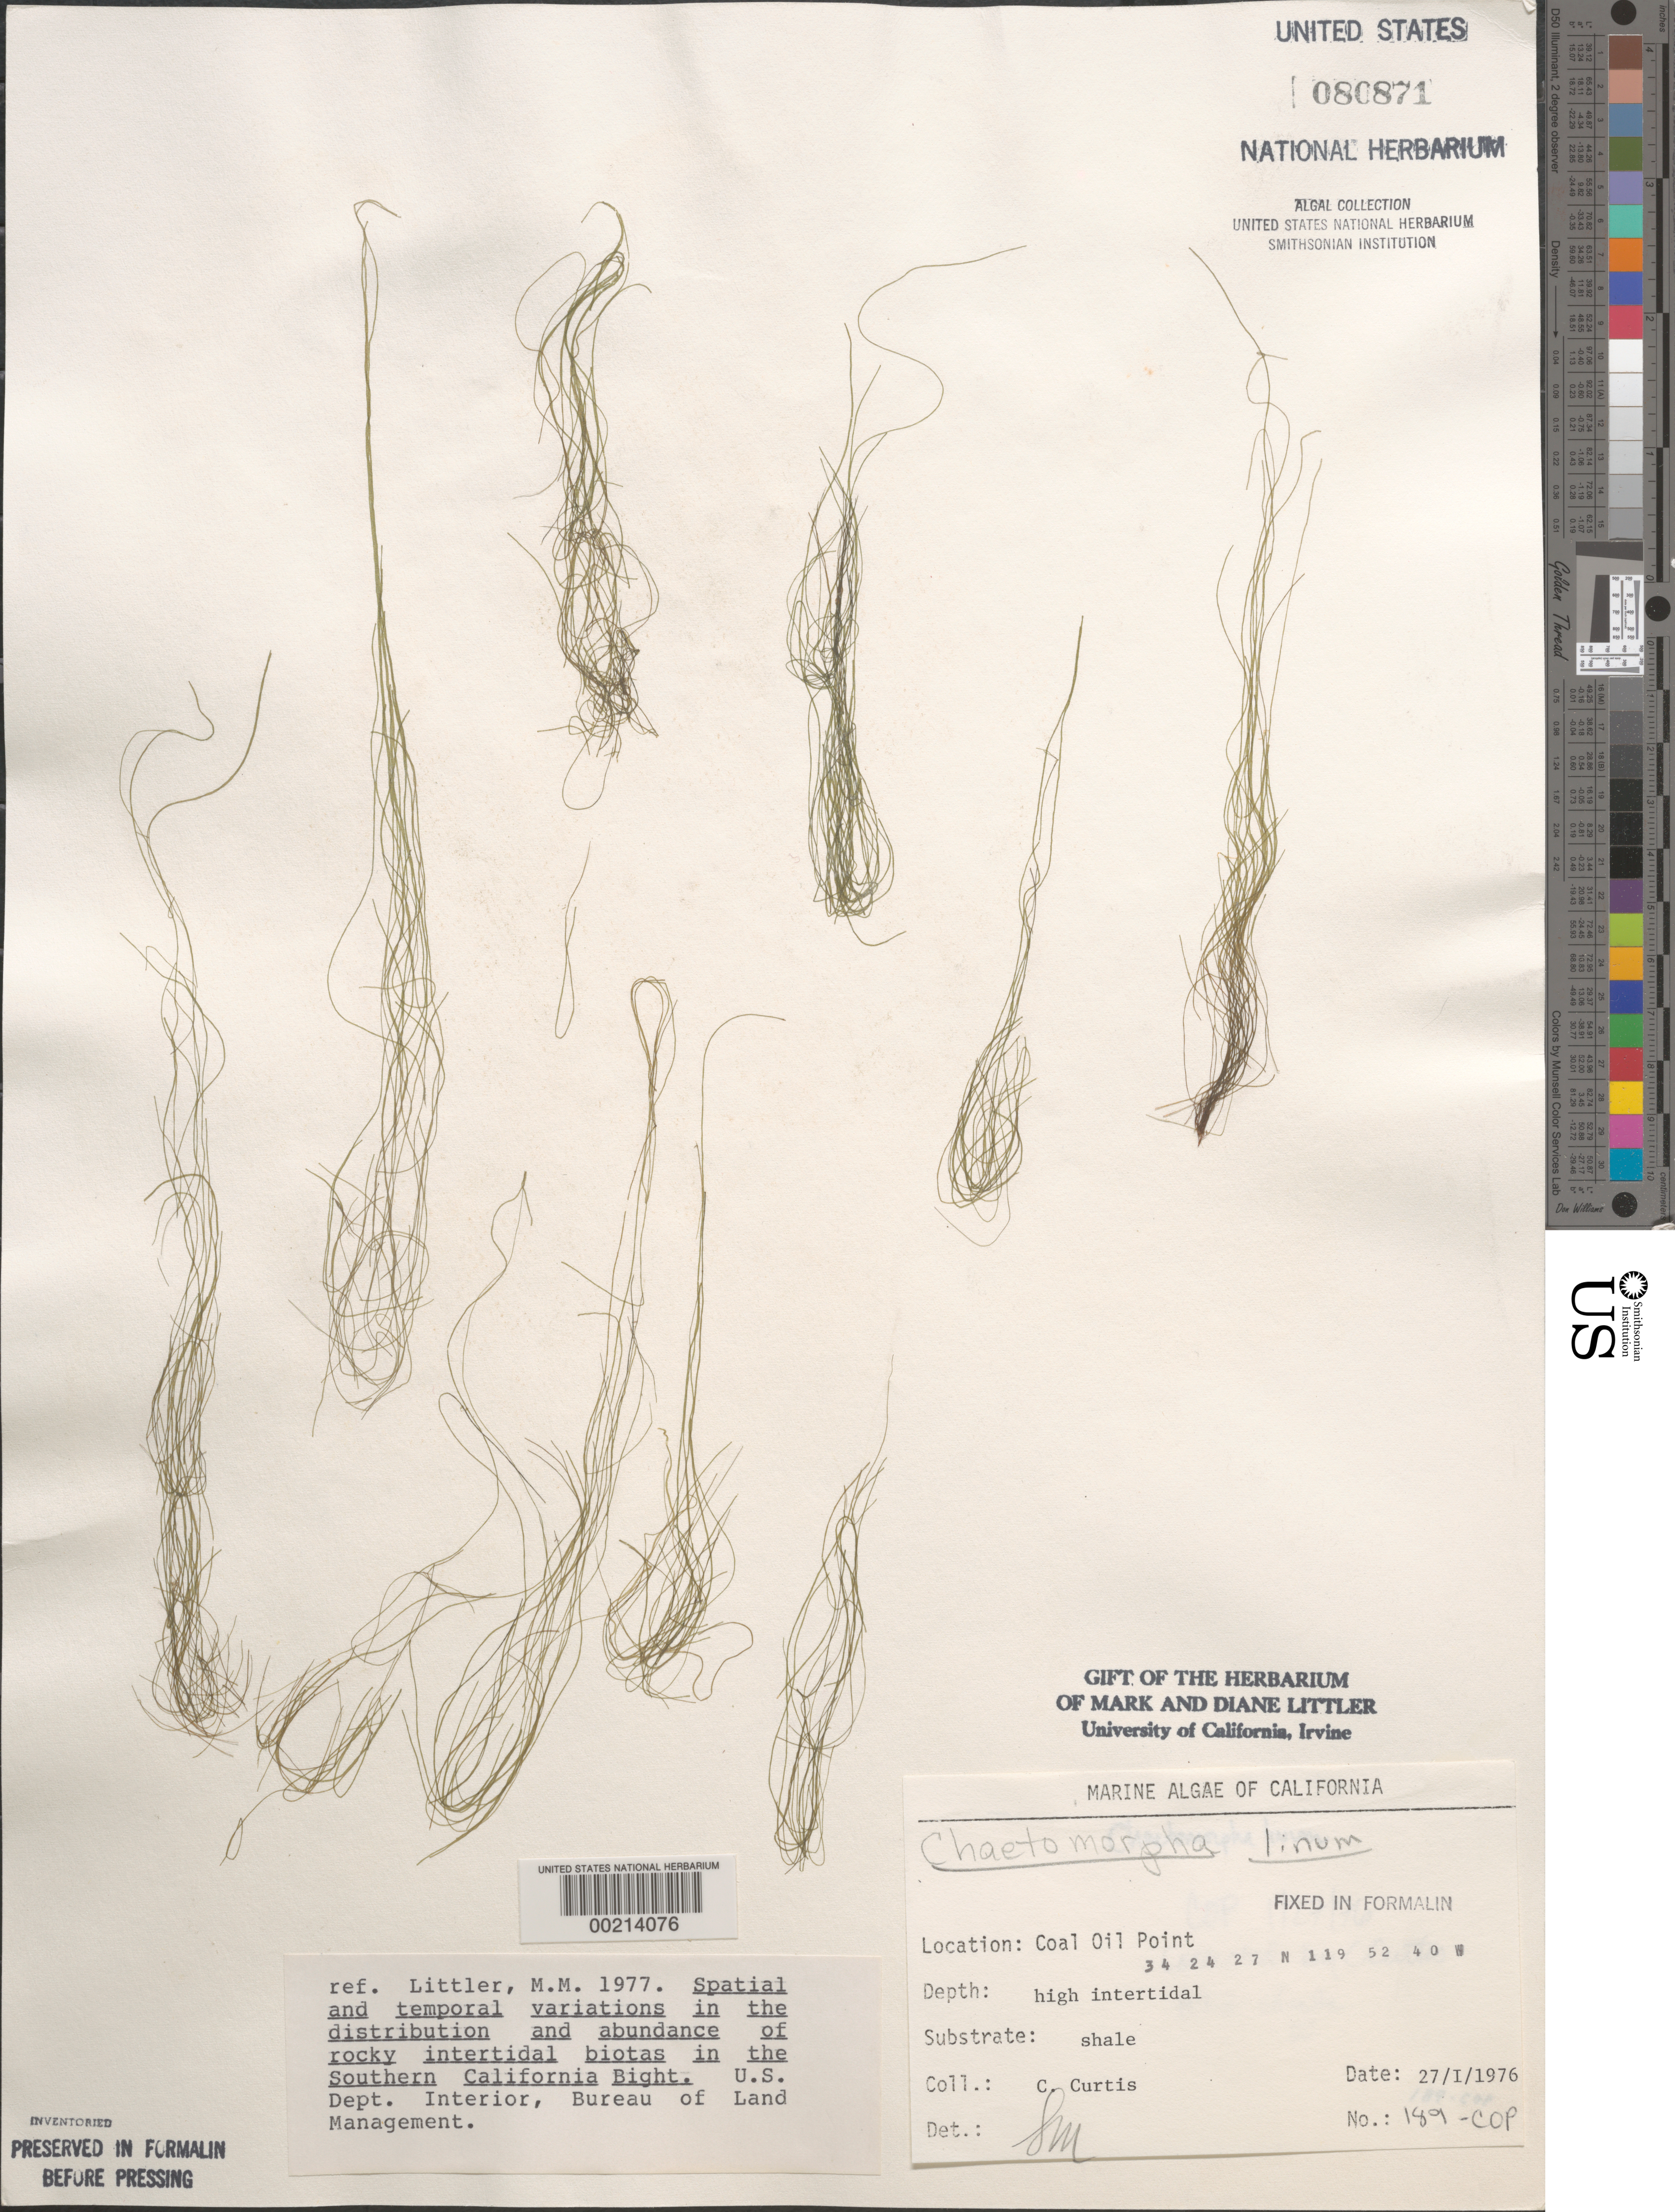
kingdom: Plantae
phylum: Chlorophyta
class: Ulvophyceae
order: Cladophorales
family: Cladophoraceae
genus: Chaetomorpha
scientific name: Chaetomorpha linum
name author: (O.F. Muell.) Kütz.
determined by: Murray, S. N.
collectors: C. Curtis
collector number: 189-cop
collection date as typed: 27 Jan 1976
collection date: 1976-01-27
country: United States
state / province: California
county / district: Santa Barbara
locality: Coal Oil Point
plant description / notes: BLM-SOCALBIGHT Rocky Intertidal Survey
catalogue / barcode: US 80871